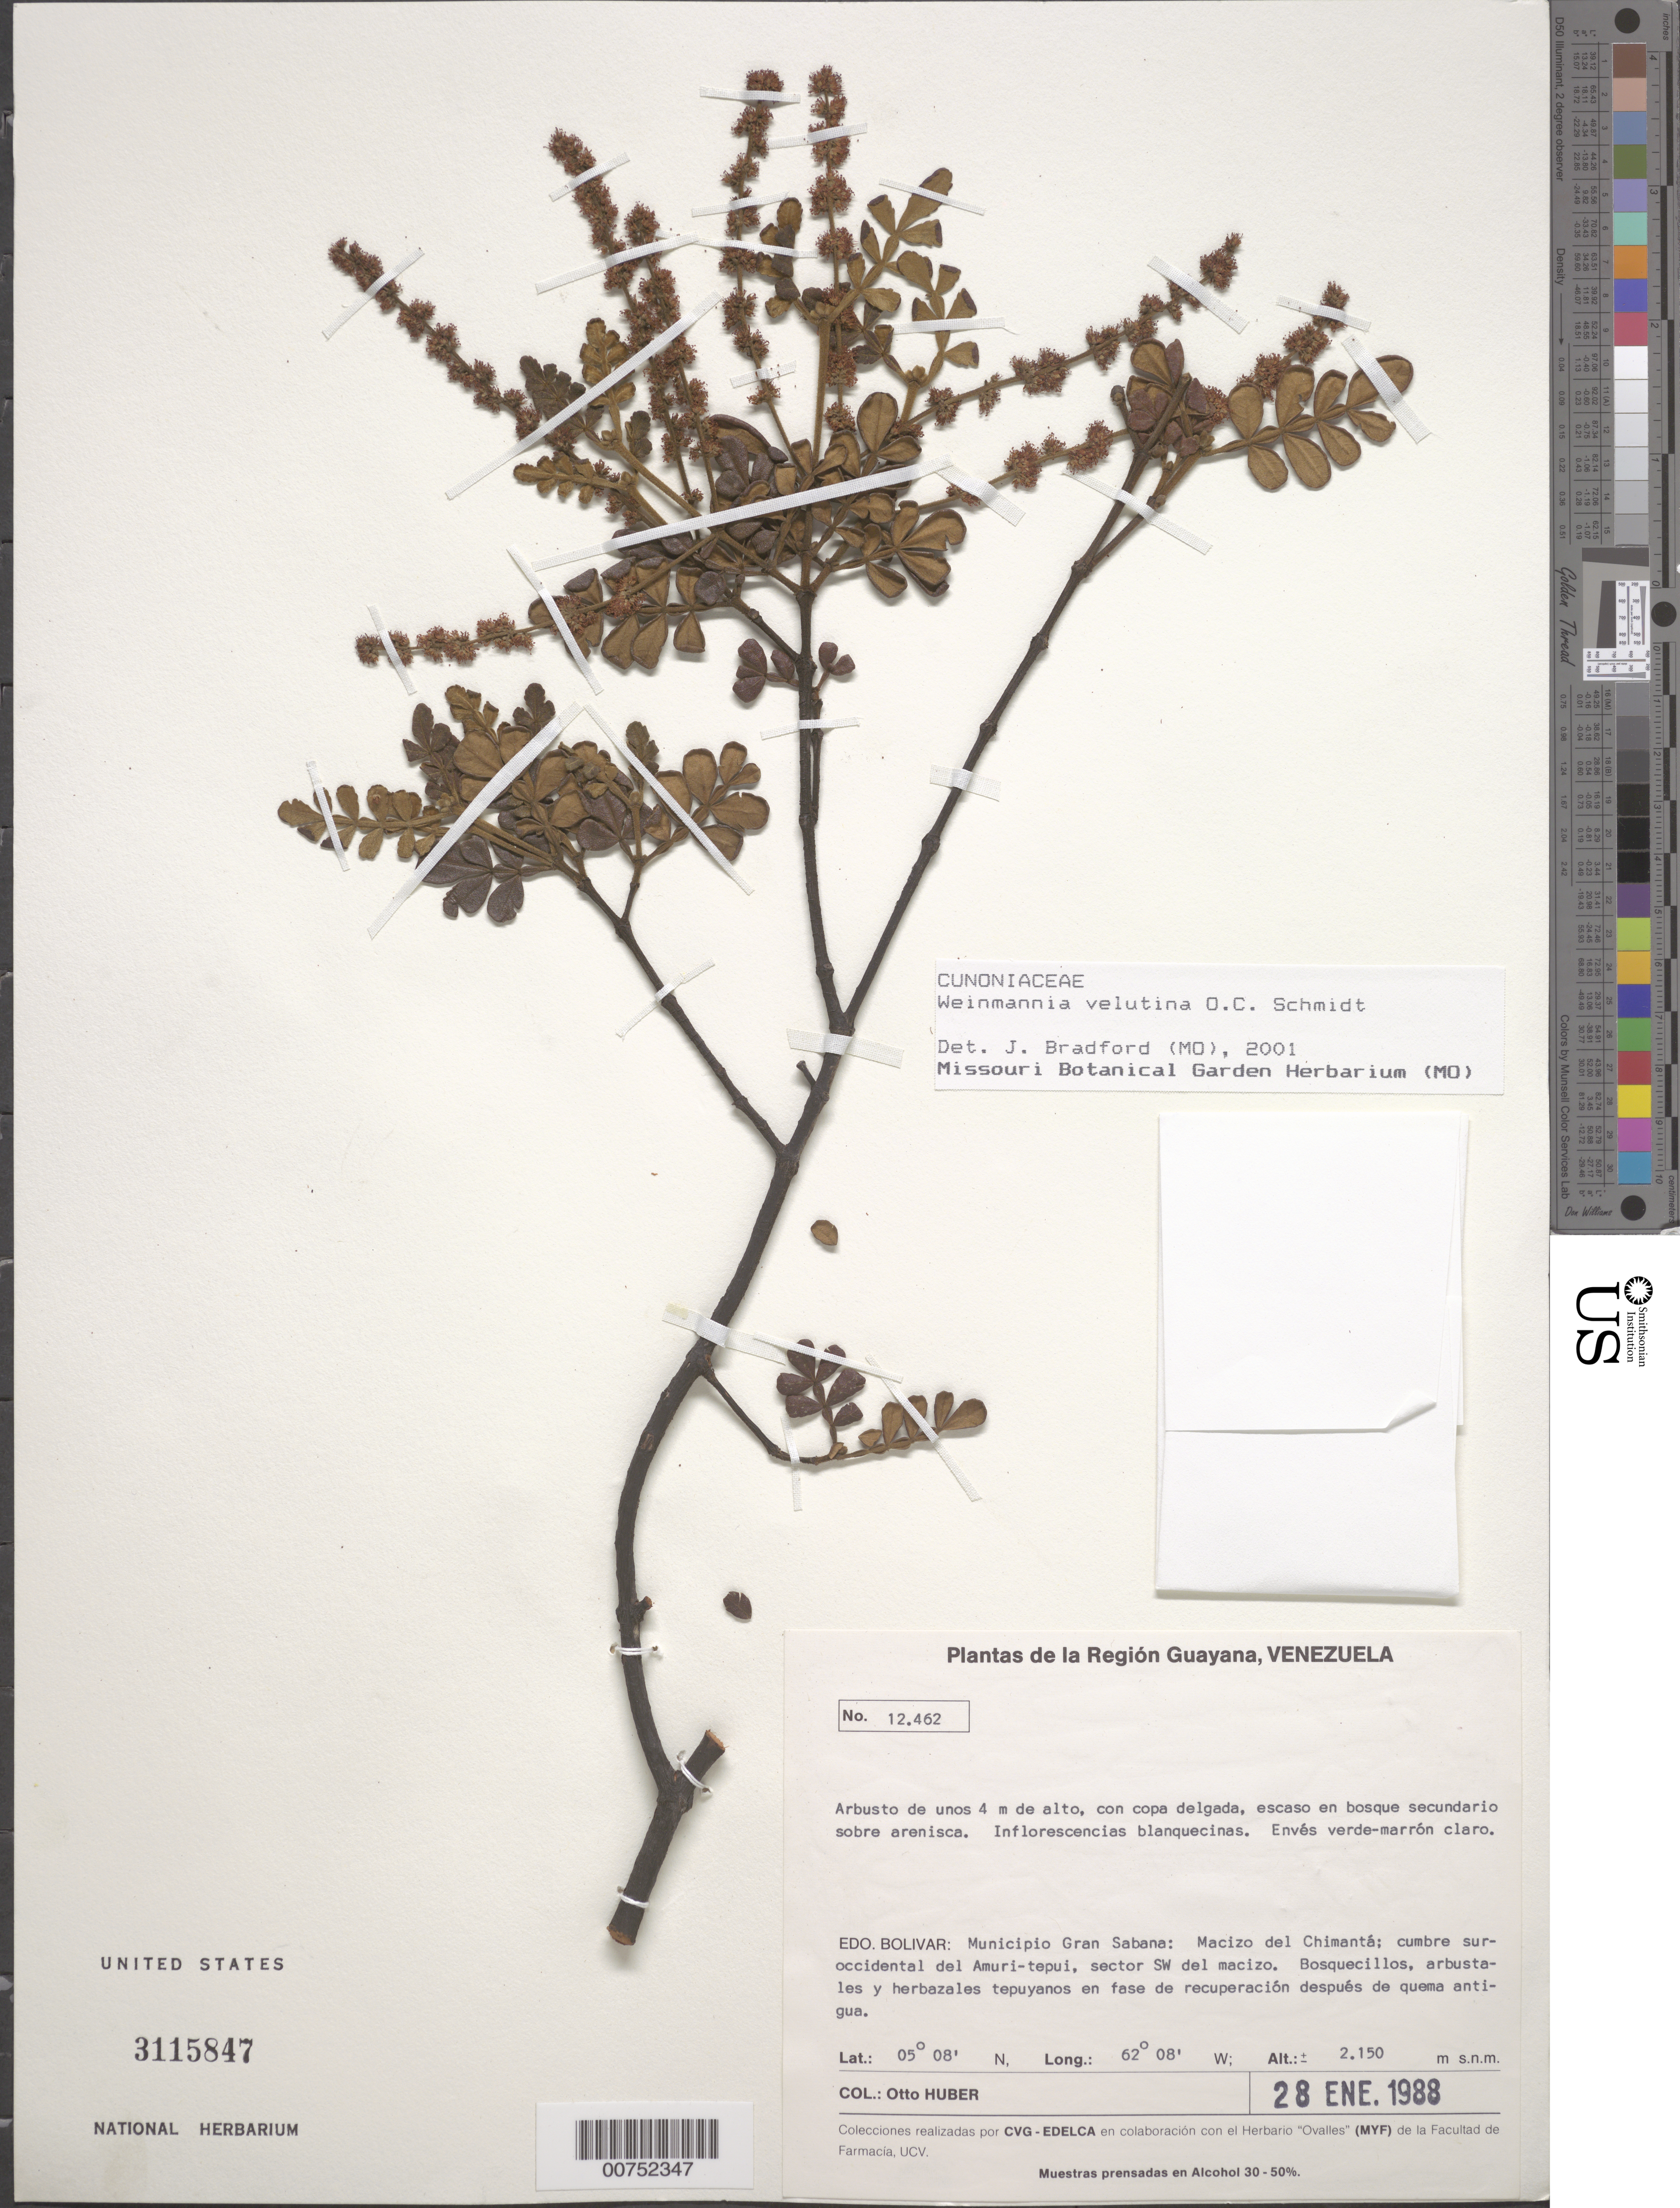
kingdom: Plantae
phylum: Tracheophyta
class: Magnoliopsida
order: Oxalidales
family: Cunoniaceae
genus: Weinmannia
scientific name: Weinmannia velutina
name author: O.C. Schmidt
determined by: Bradford, J. C.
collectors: O. Huber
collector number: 12462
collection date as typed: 28-Jan-88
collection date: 1988-01-28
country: Venezuela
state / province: Bolívar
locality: Mun. Gran Sabana, Macizo del Chimantá; cumbre sur-occidental del Amuri-tepuí, sector SW del macizo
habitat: Bosque secundario sobre arenisca. Bosquecillos, arbustales y herbazales tepuyanos en fase de recuperacion despues de quema antigua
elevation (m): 2150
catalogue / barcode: US 3115847